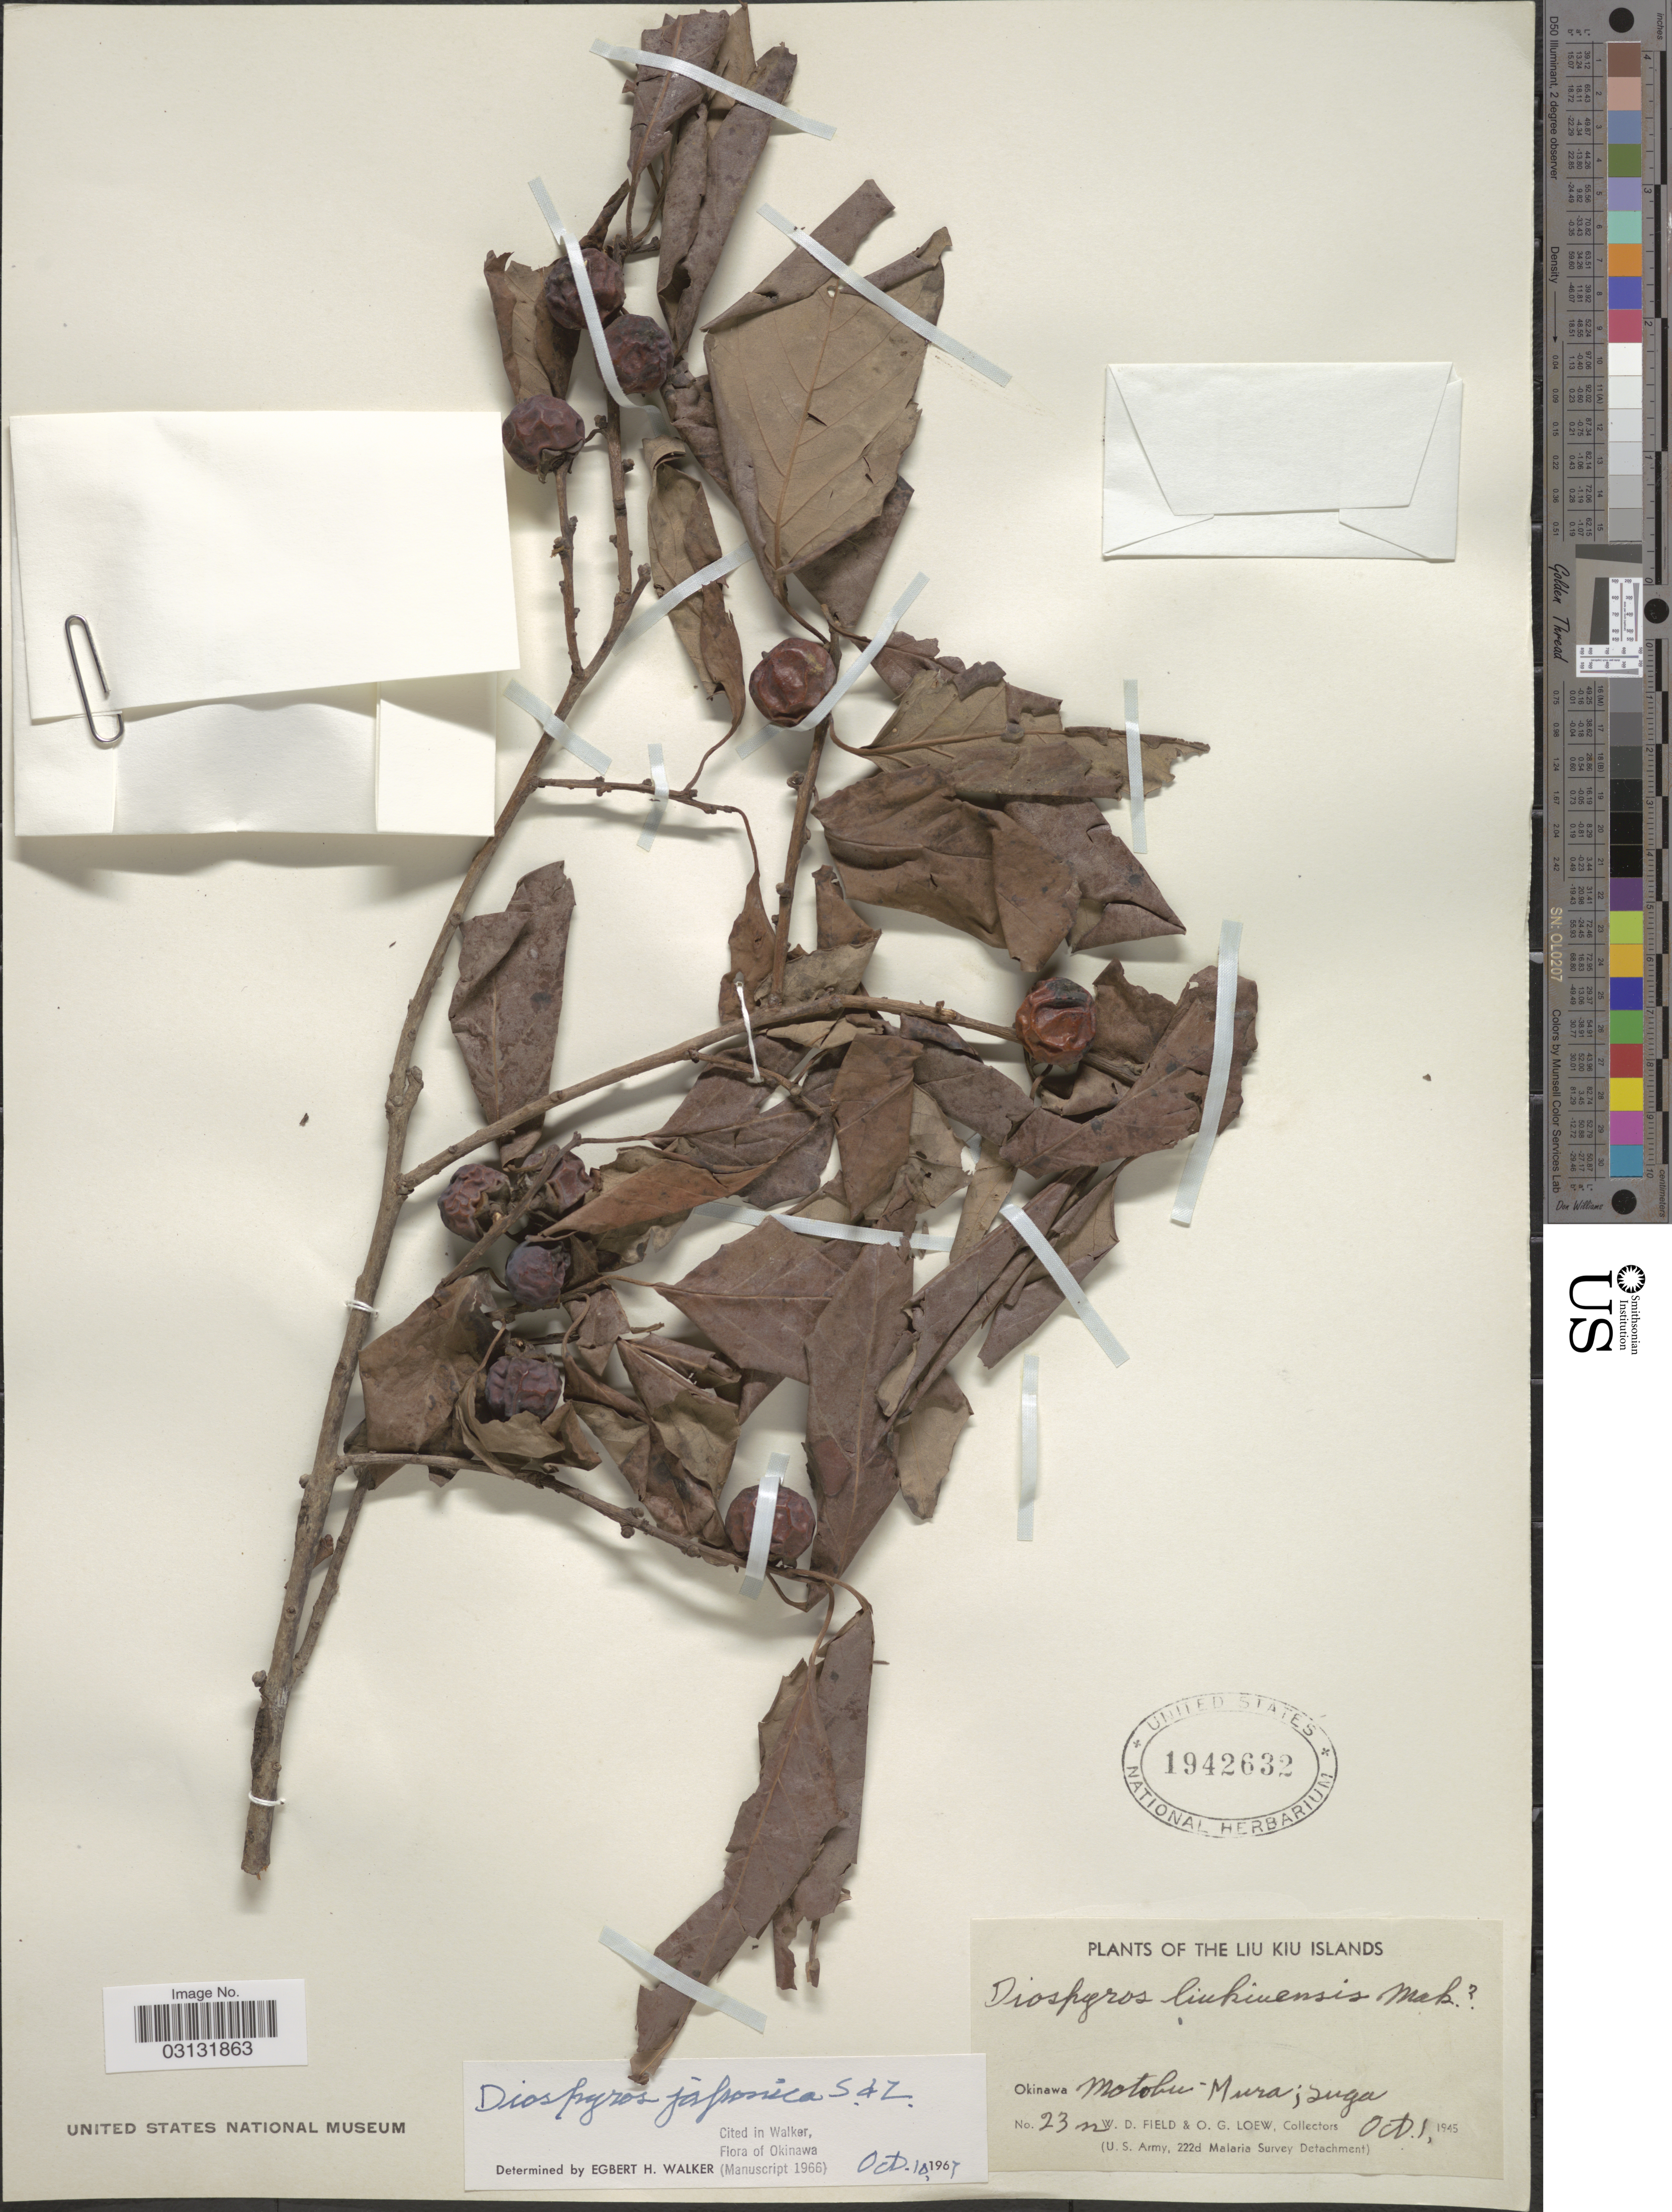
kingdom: Plantae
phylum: Tracheophyta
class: Magnoliopsida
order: Ericales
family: Ebenaceae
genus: Diospyros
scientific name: Diospyros japonica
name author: Siebold & Zucc.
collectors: W. D. Field & O. G. Loew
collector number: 23n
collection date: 1945-10-01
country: Japan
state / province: Okinawa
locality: The Liu Kiu Islands. Okinawa. Motobu-Mura; suga.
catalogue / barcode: US 1942632